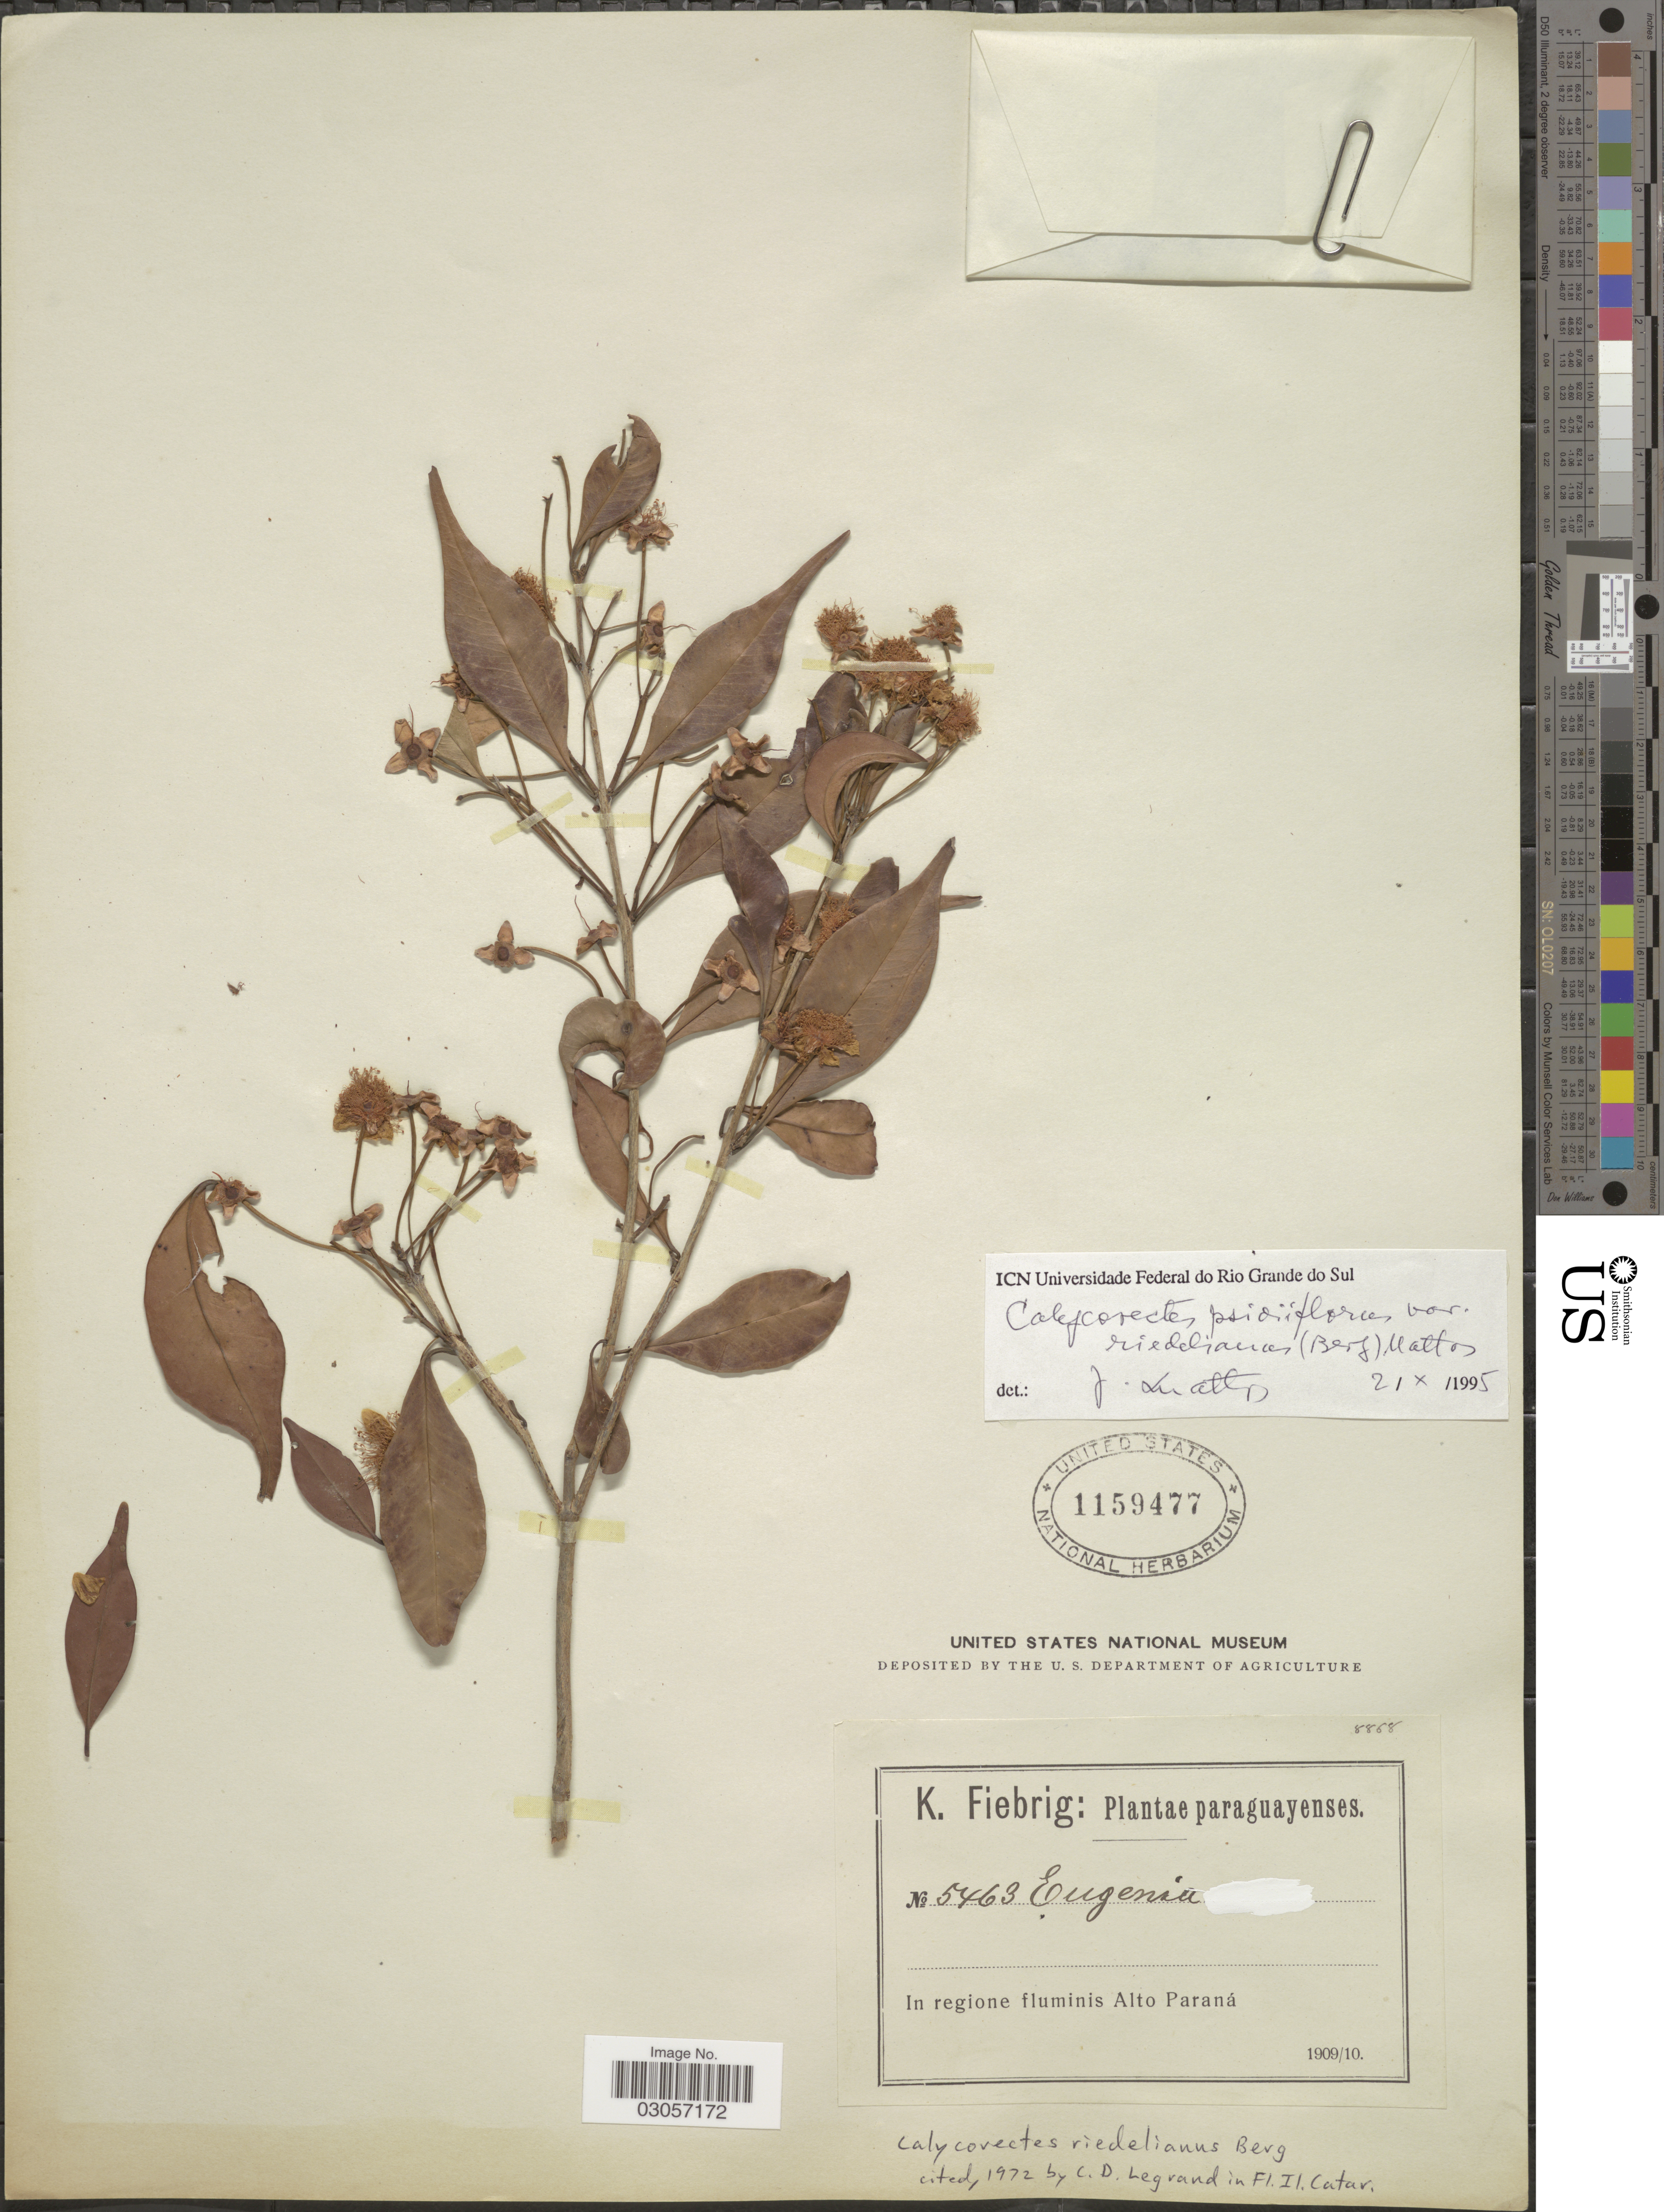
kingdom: Plantae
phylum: Tracheophyta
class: Magnoliopsida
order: Myrtales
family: Myrtaceae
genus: Eugenia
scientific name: Eugenia subterminalis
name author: DC.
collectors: K. Fiebrig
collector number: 5463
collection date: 1909/1910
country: Paraguay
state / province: Alto Parana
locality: In regione fluminis Alto Paraná.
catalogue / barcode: US 1159477